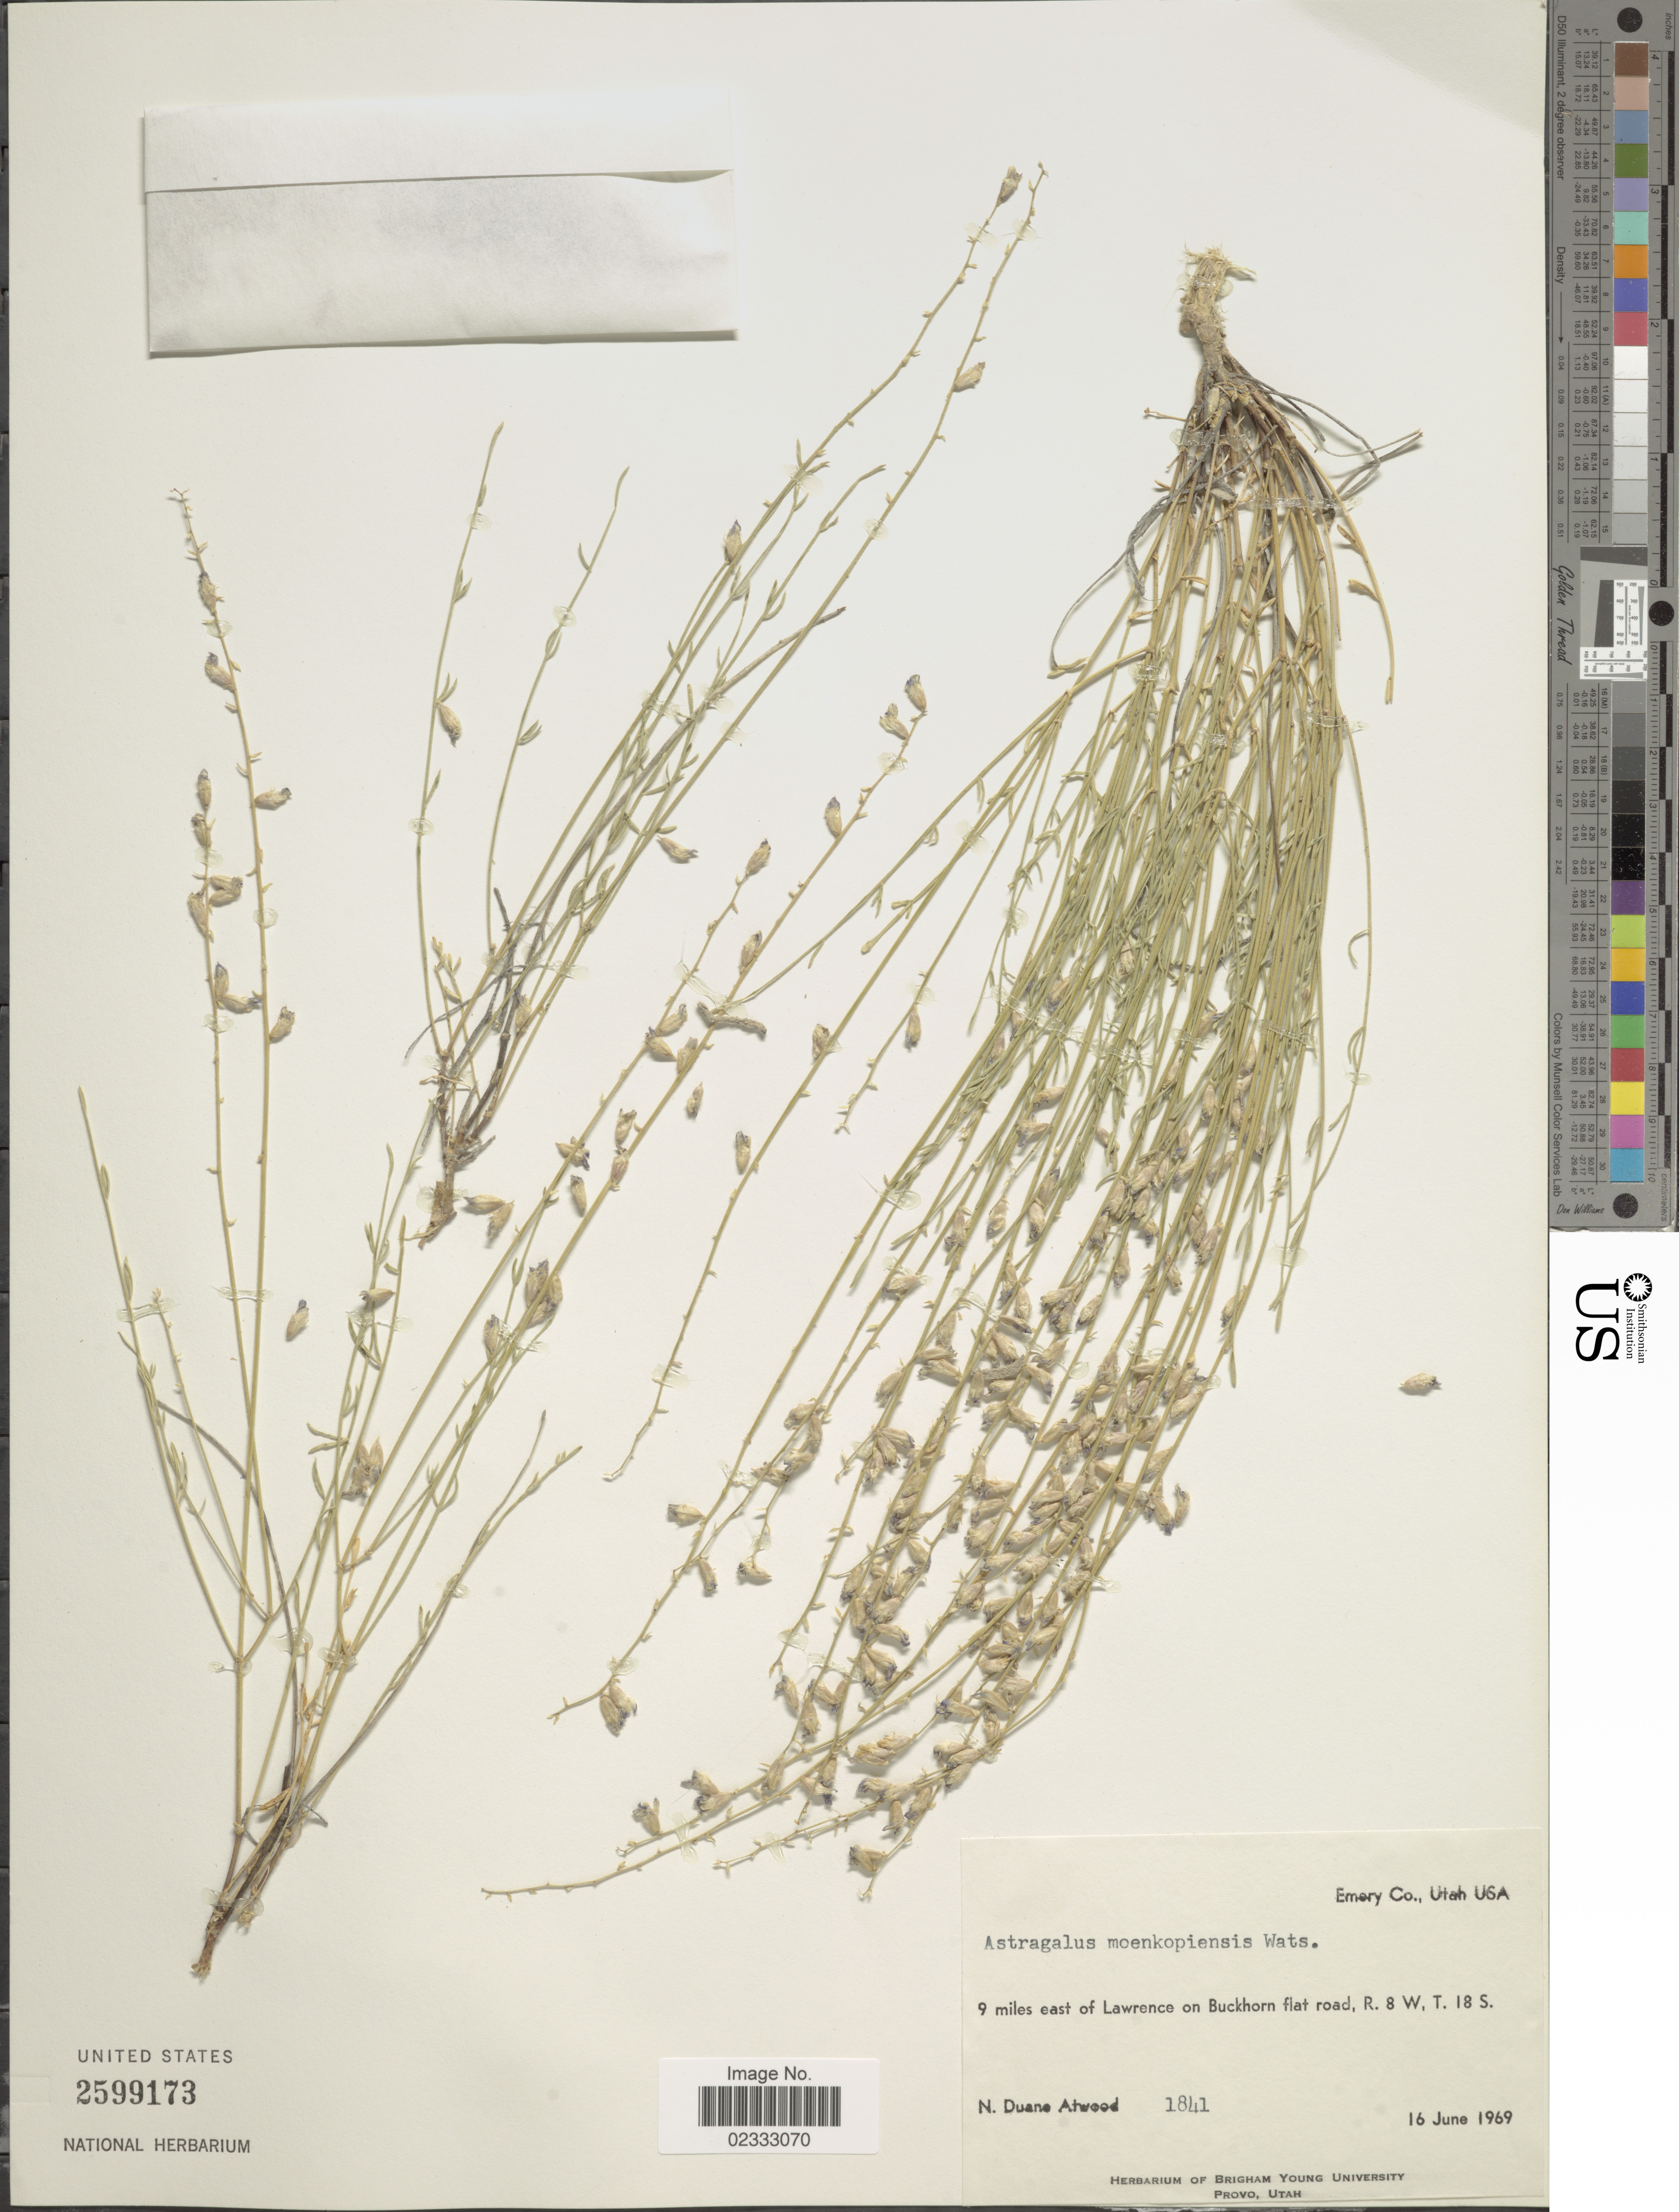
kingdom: Plantae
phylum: Tracheophyta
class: Magnoliopsida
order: Fabales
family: Fabaceae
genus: Astragalus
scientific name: Astragalus moencoppensis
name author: M.E. Jones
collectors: N. Atwood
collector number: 1841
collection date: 1969-06-16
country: United States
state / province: Utah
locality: Emery Co., 9 miles east of Lawrence on Buckhorn flat road, R. 8 W, T. 18 S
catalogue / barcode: US 2599173